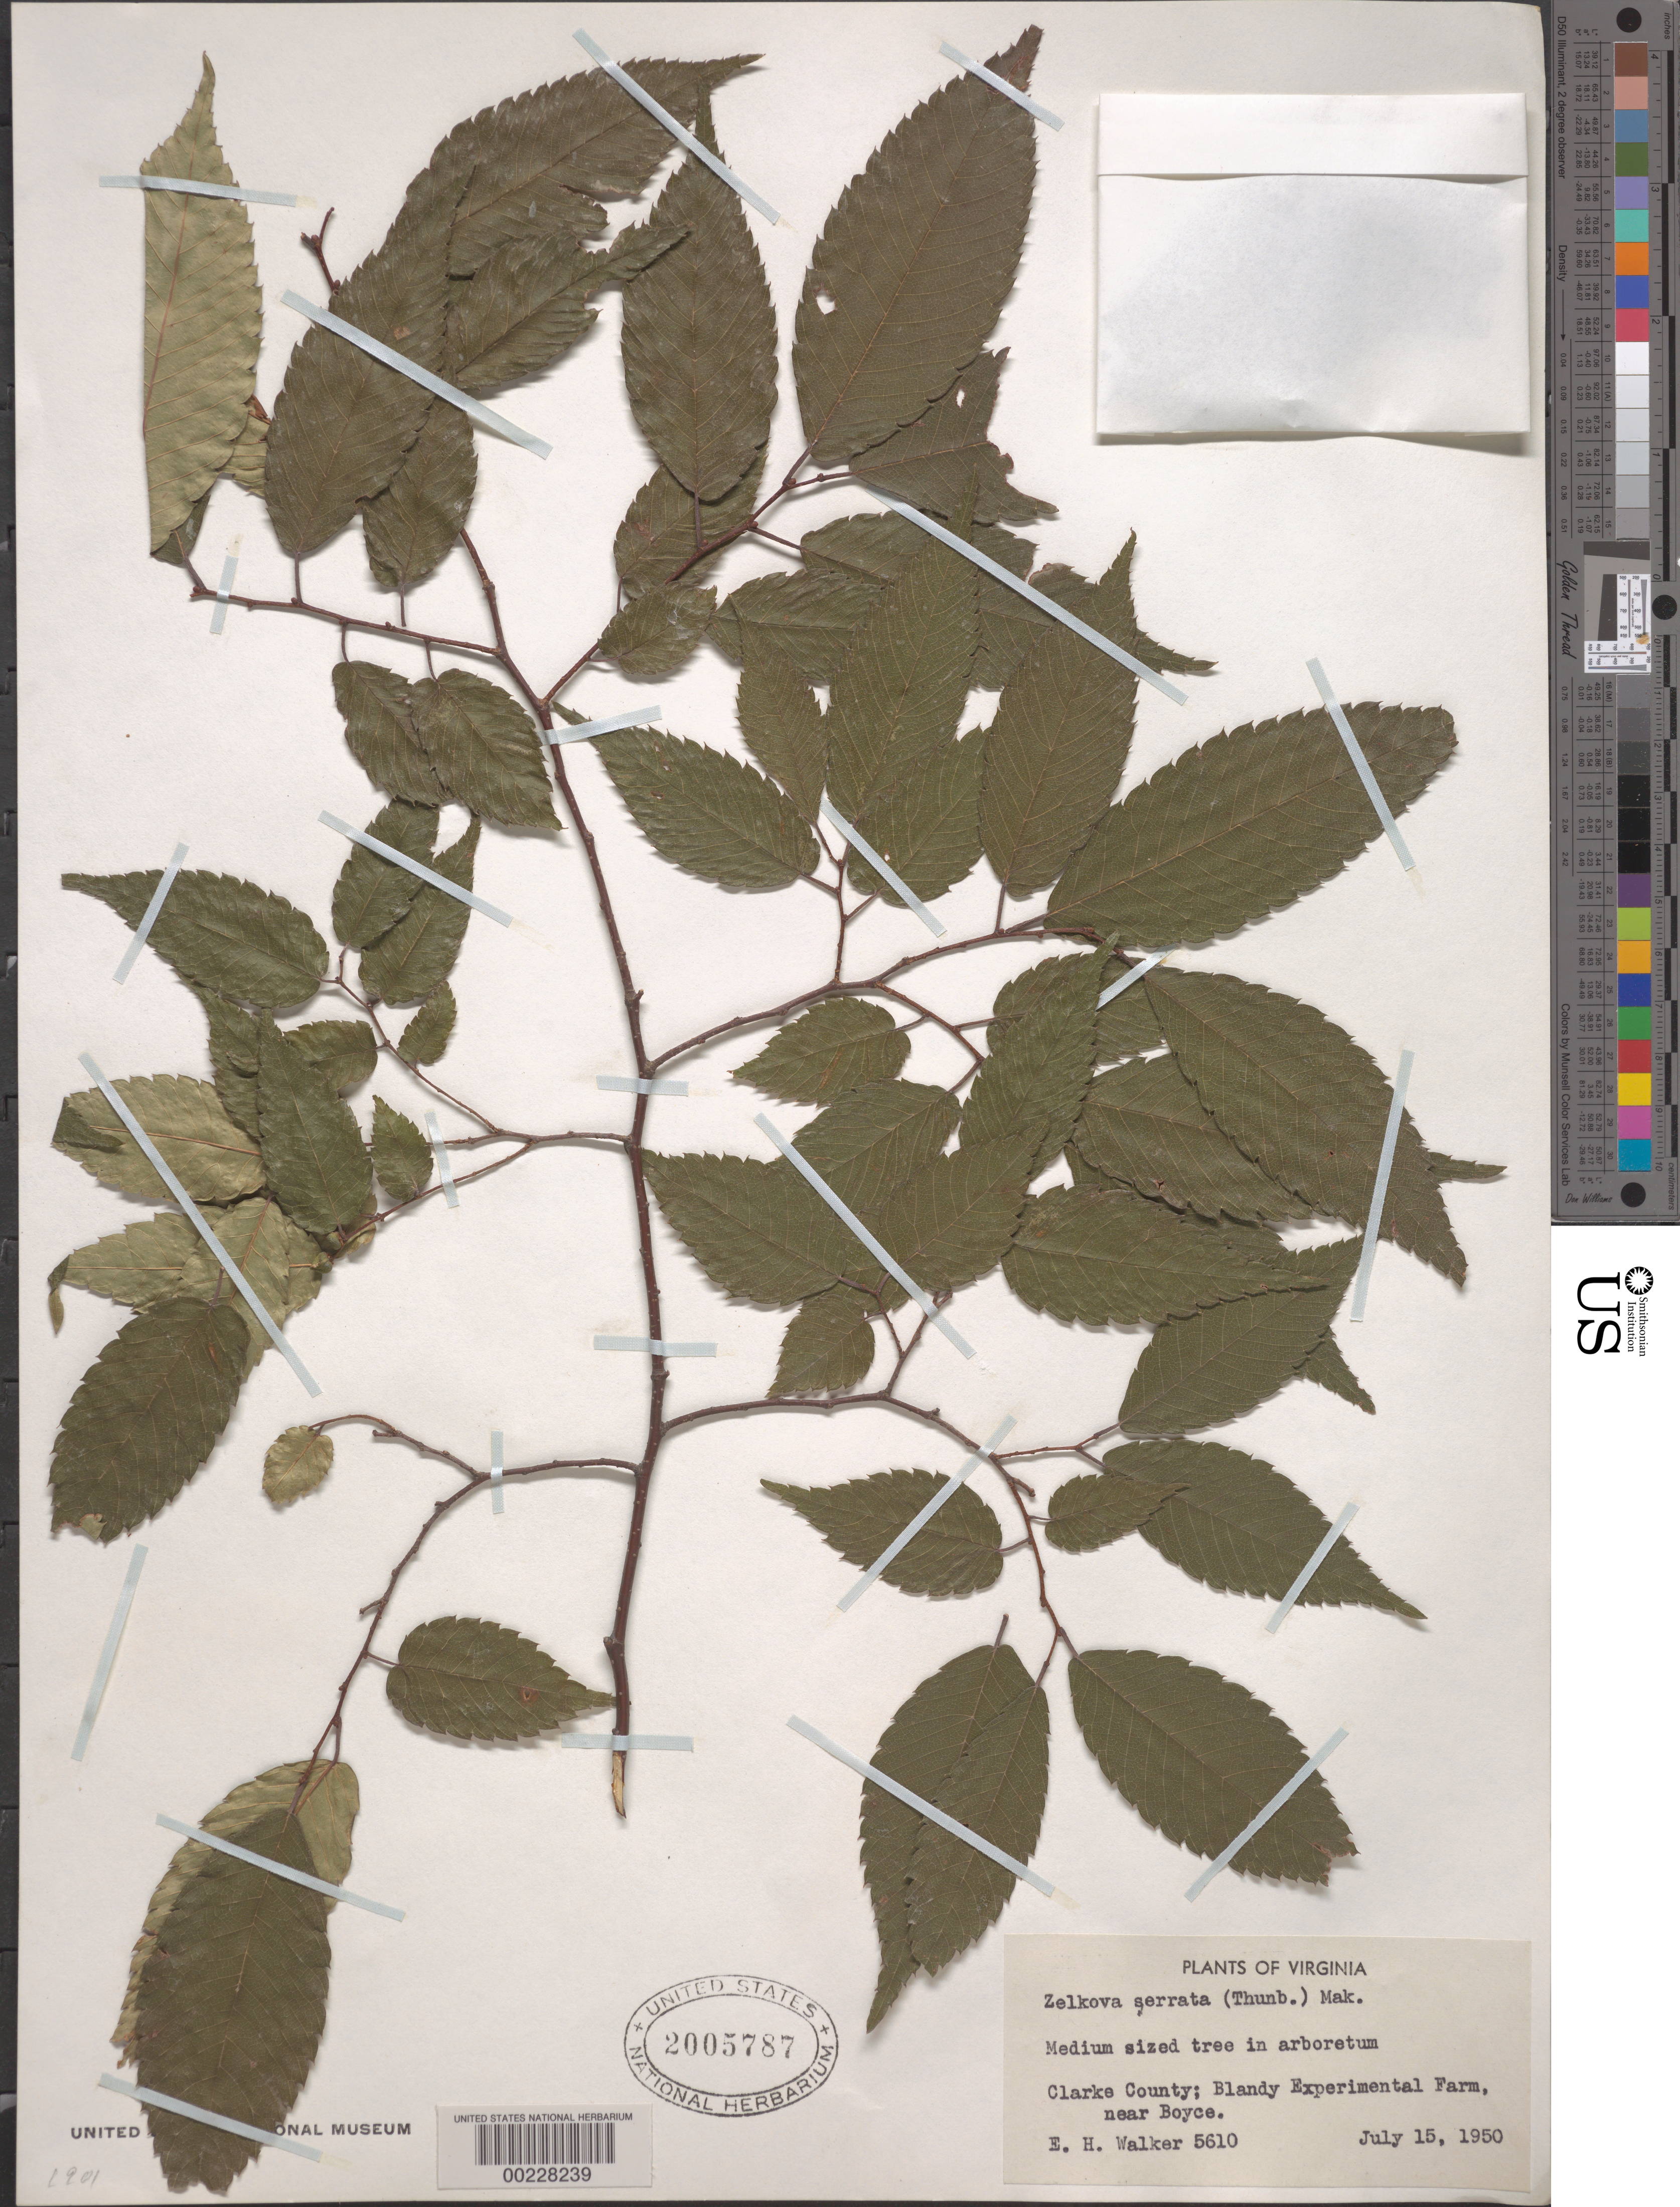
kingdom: Plantae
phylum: Tracheophyta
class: Magnoliopsida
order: Rosales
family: Ulmaceae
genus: Zelkova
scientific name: Zelkova serrata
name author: (Thunb.) Makino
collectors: E. H. Walker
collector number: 5610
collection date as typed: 15 Jul 1950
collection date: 1950-07-15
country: United States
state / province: Virginia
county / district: Clarke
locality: Blandy experimental farm, near boyce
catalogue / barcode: US 2005787